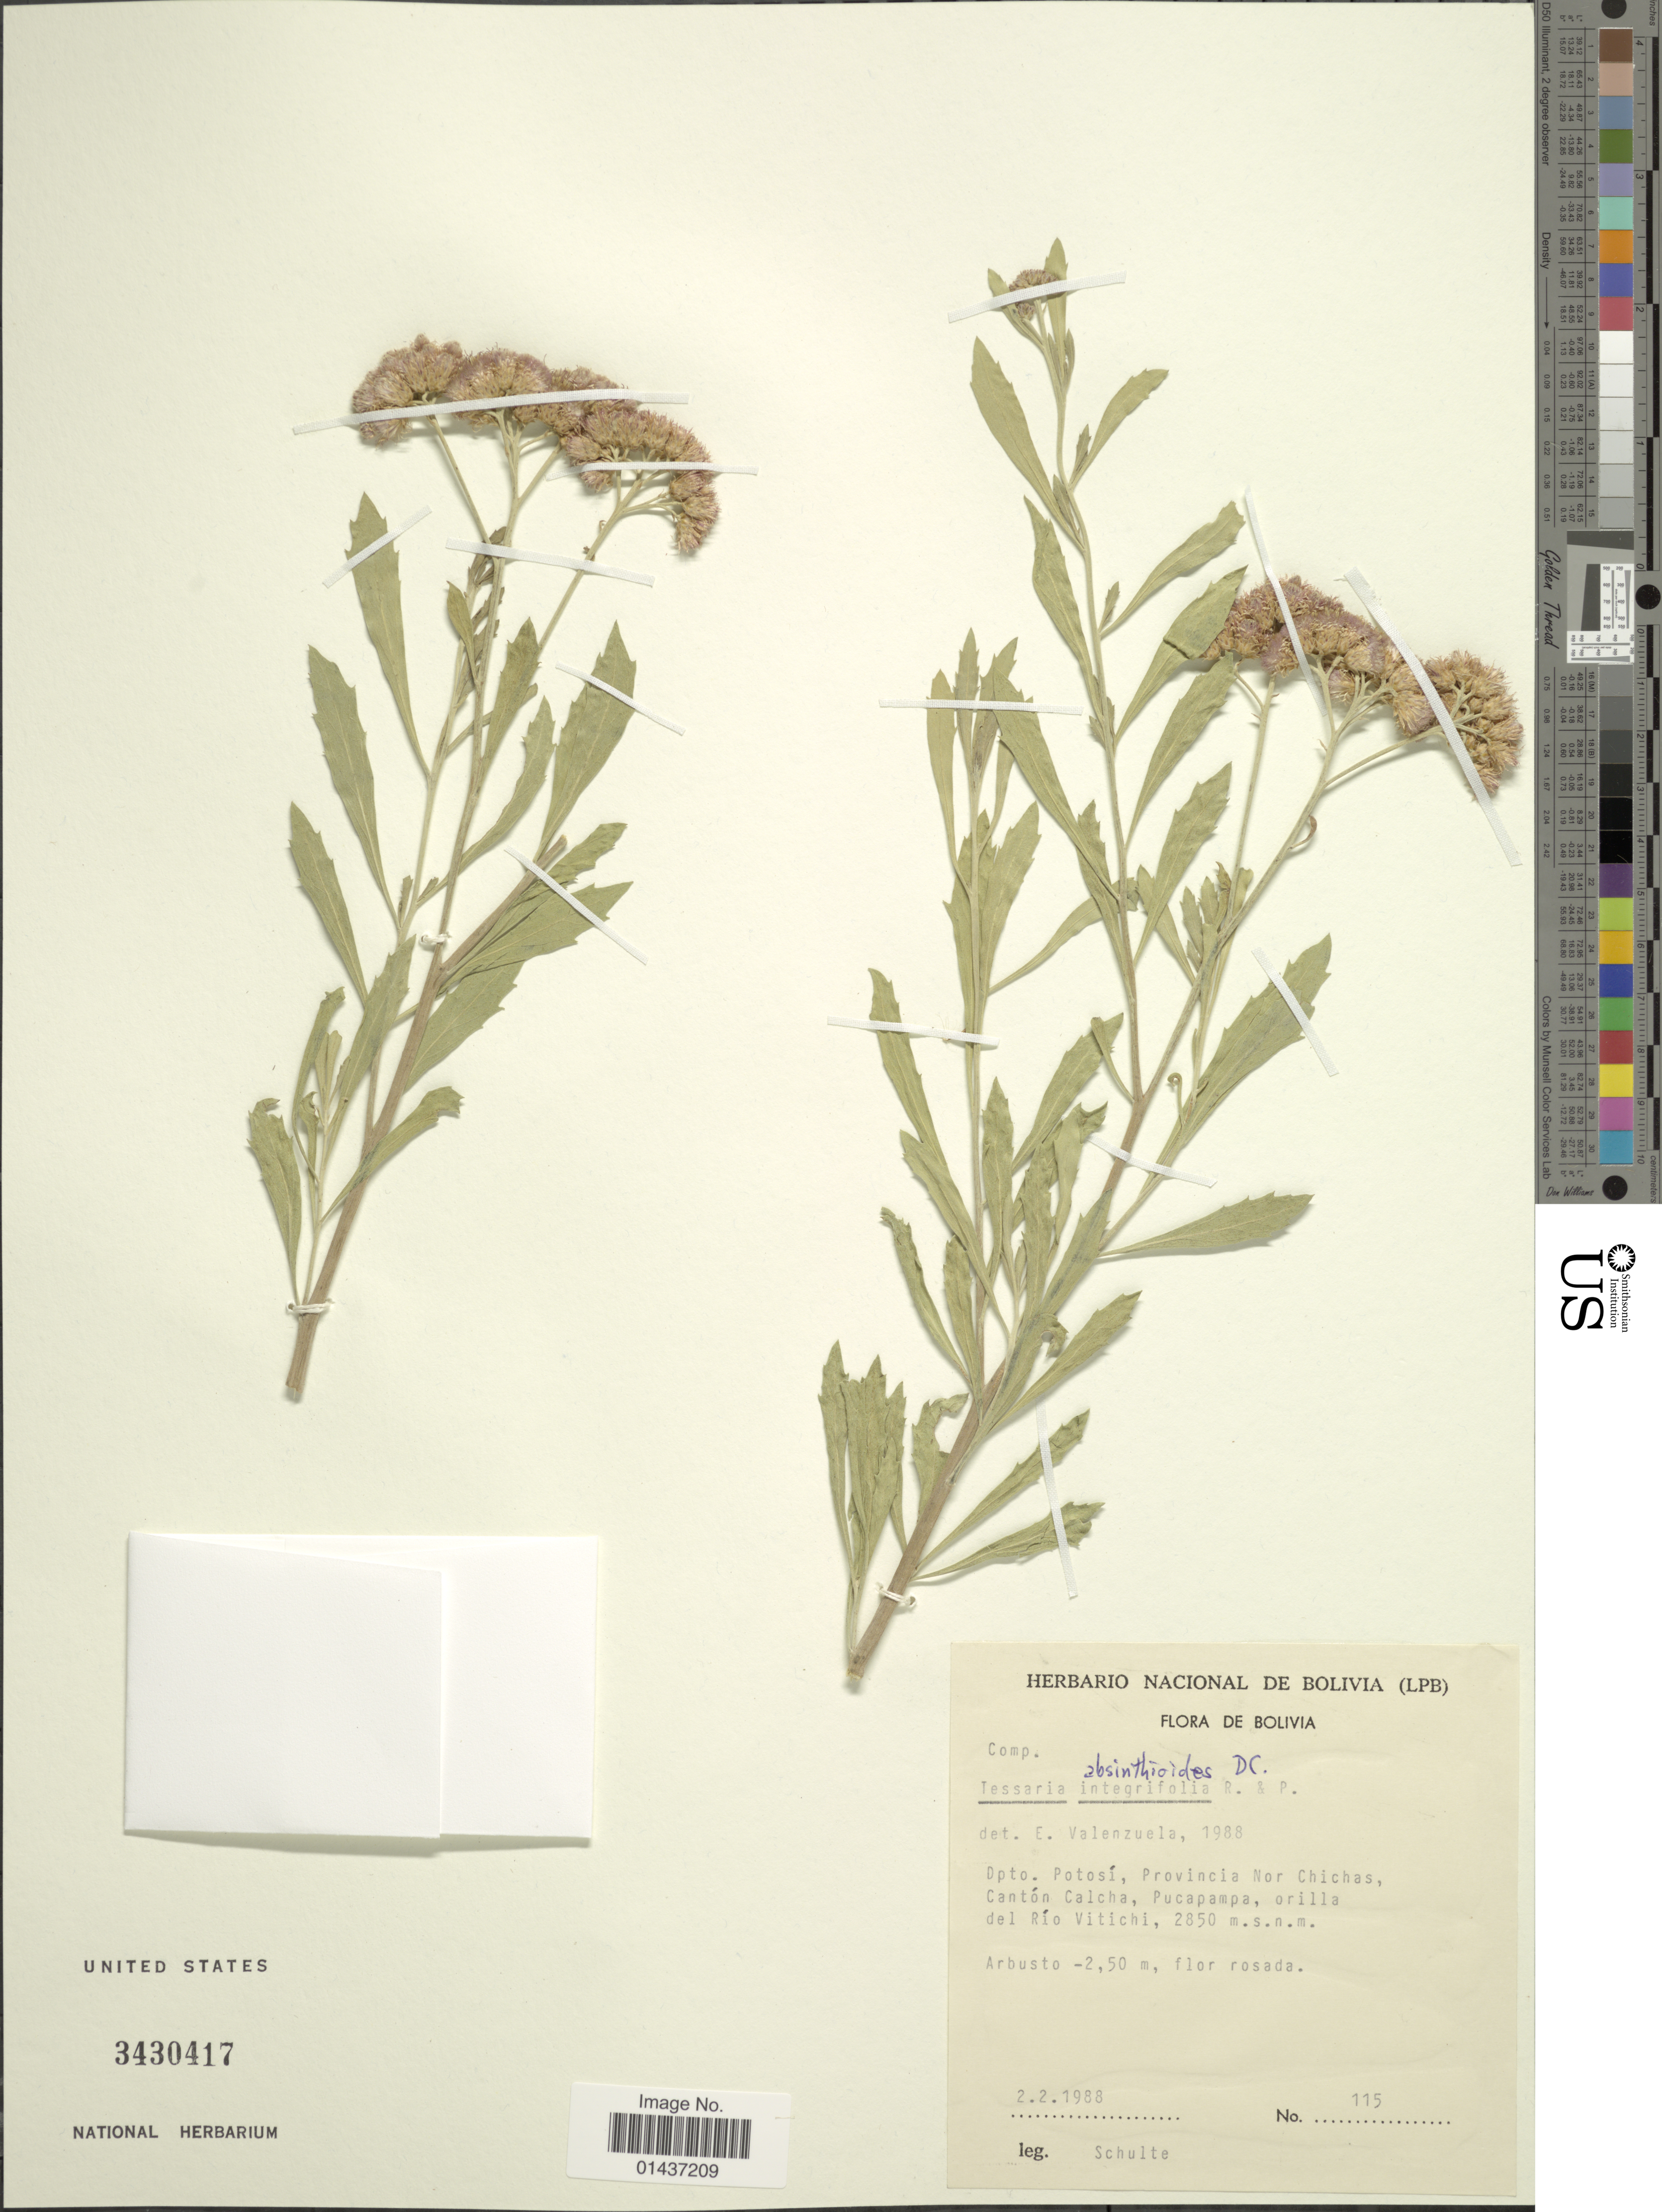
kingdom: Plantae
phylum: Tracheophyta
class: Magnoliopsida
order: Asterales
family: Asteraceae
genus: Tessaria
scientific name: Tessaria absinthioides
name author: (Hook. & Arn.) DC.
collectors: M. Schulte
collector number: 115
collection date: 1988-02-02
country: Bolivia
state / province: Potosi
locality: Dpto. Potosí, Provincia Nor Chichas, Cantón Calcha, Pucapampa, orilla del Río Vitichi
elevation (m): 2850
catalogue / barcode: US 3430417